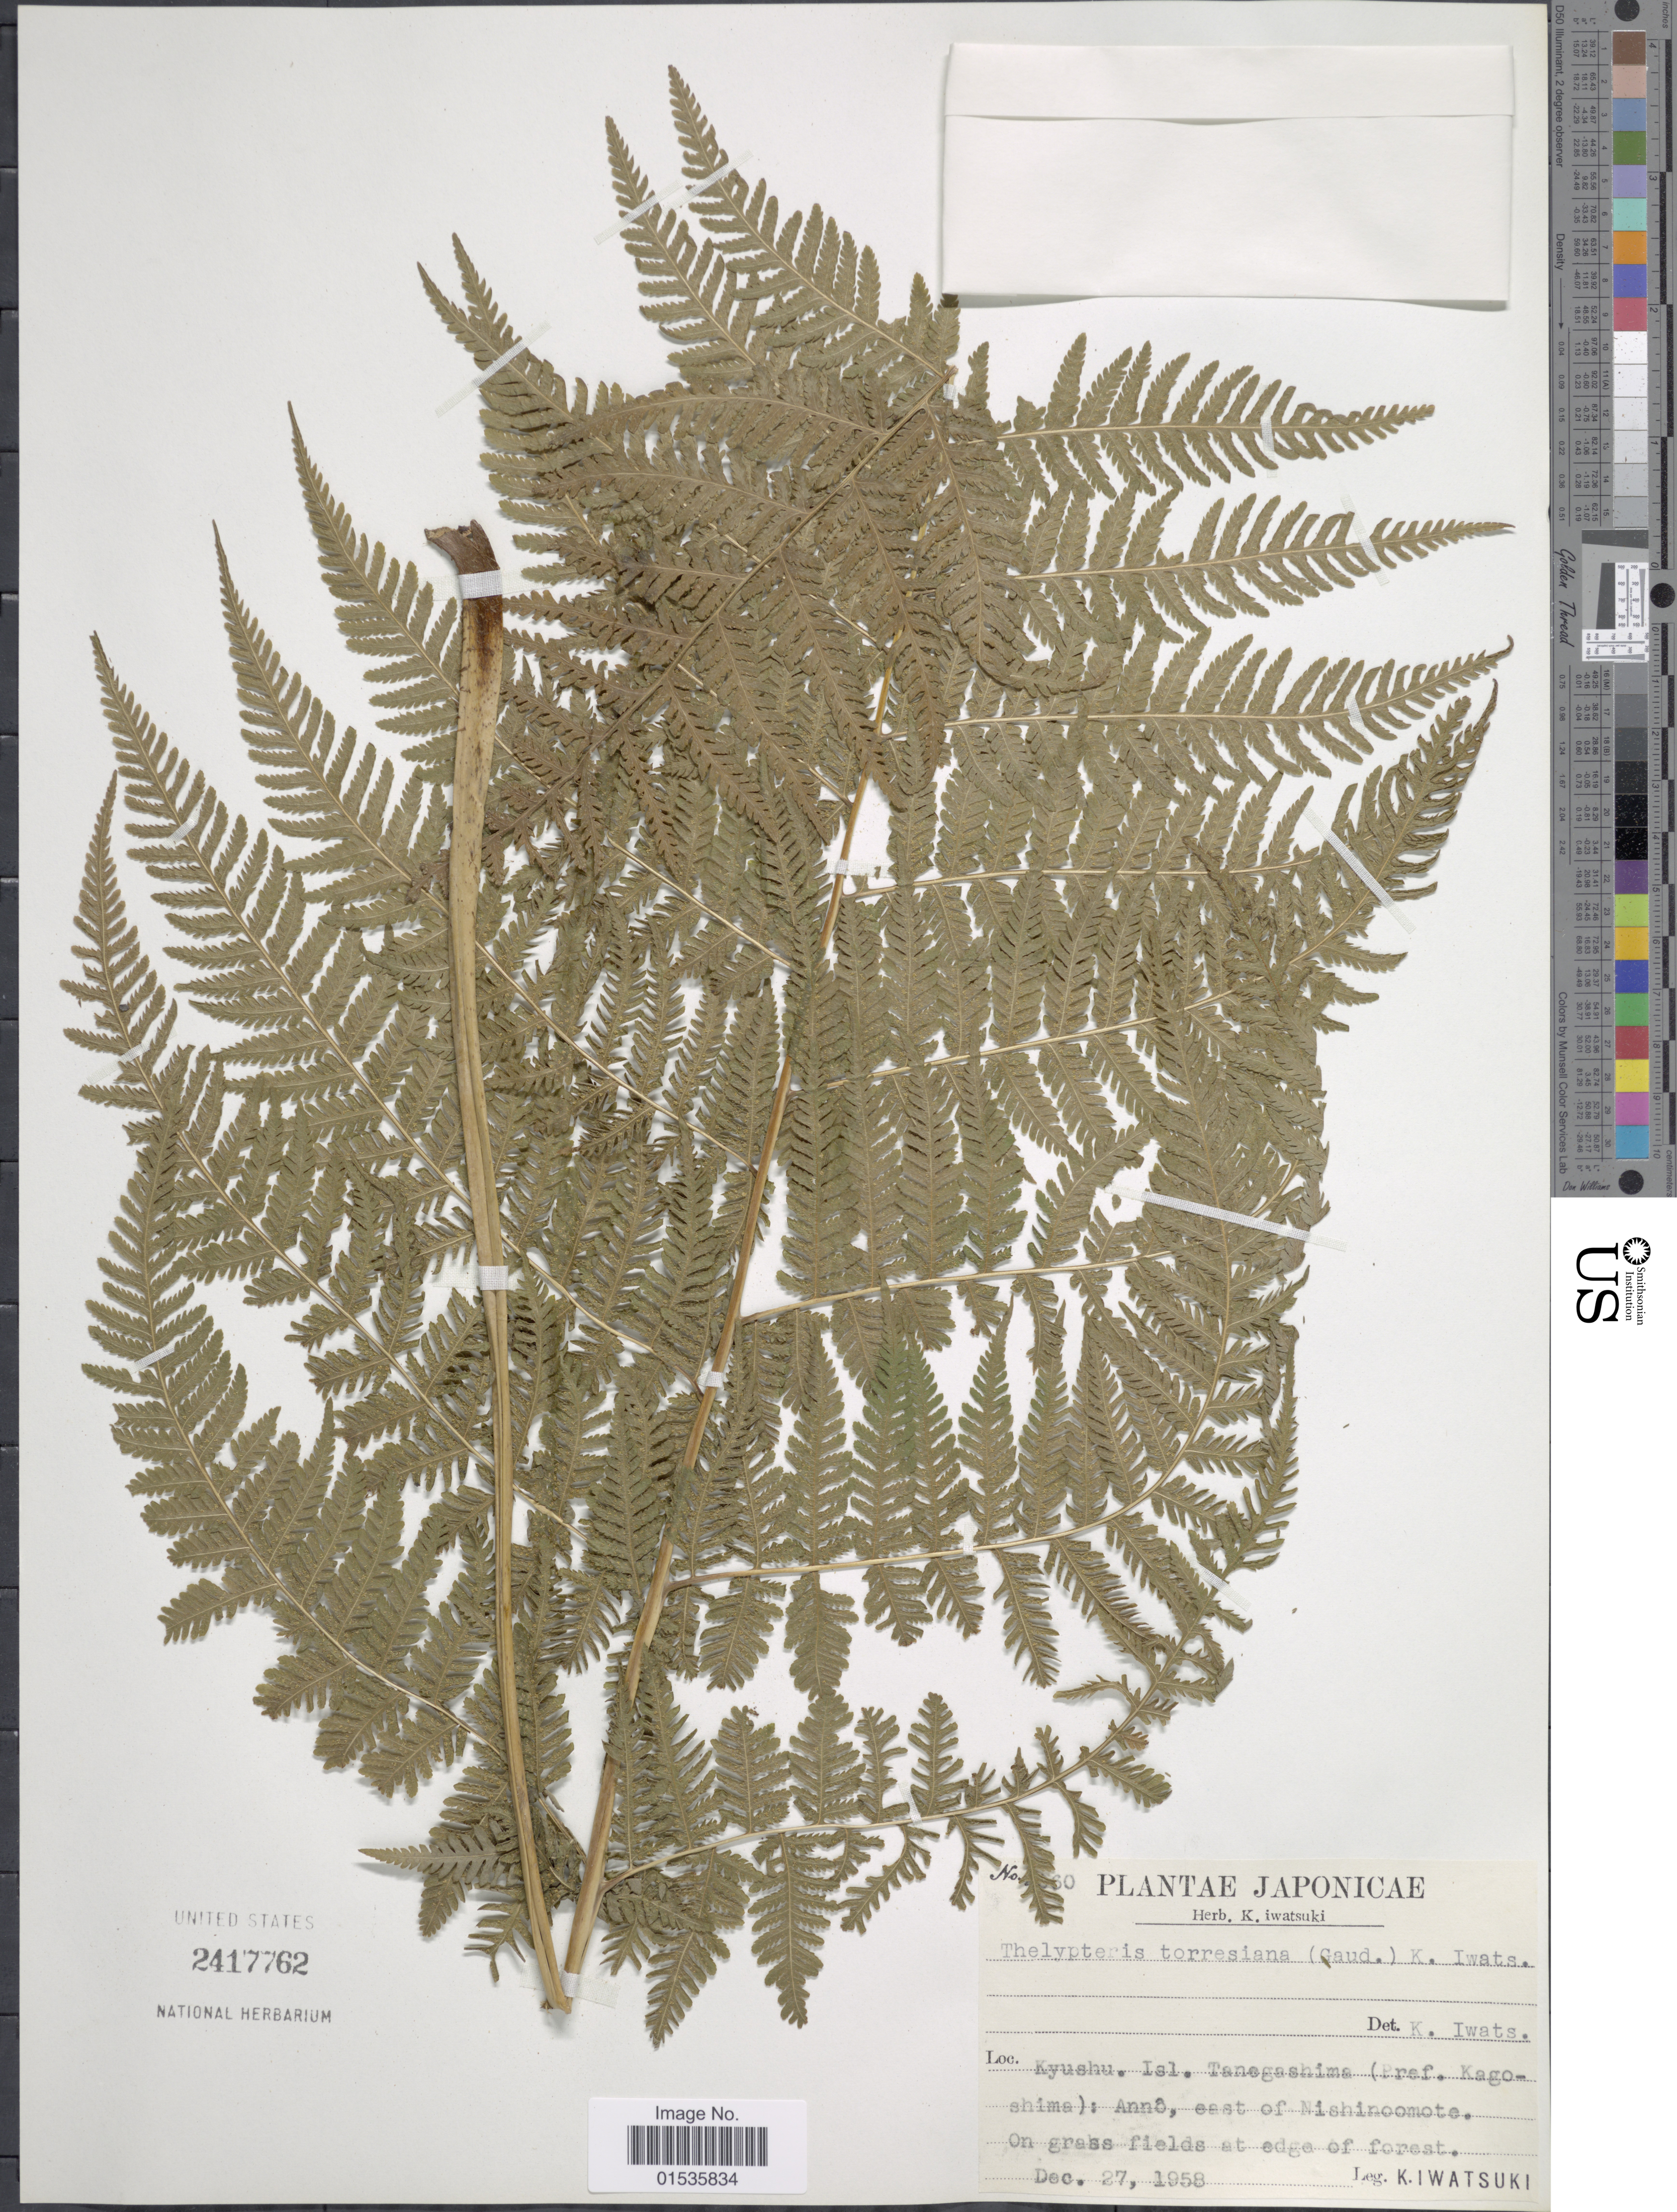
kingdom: Plantae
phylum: Tracheophyta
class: Polypodiopsida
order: Polypodiales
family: Thelypteridaceae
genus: Macrothelypteris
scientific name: Macrothelypteris torresiana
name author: (Gaudich.) Ching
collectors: K. Iwatsuki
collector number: !60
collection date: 1958-12-27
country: Japan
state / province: Kagosima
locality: Japonicae, Kyushu. Isl. Tanegashima (Pref. Kagoshima): Anno, east of Nishinoomote.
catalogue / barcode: US 2417762